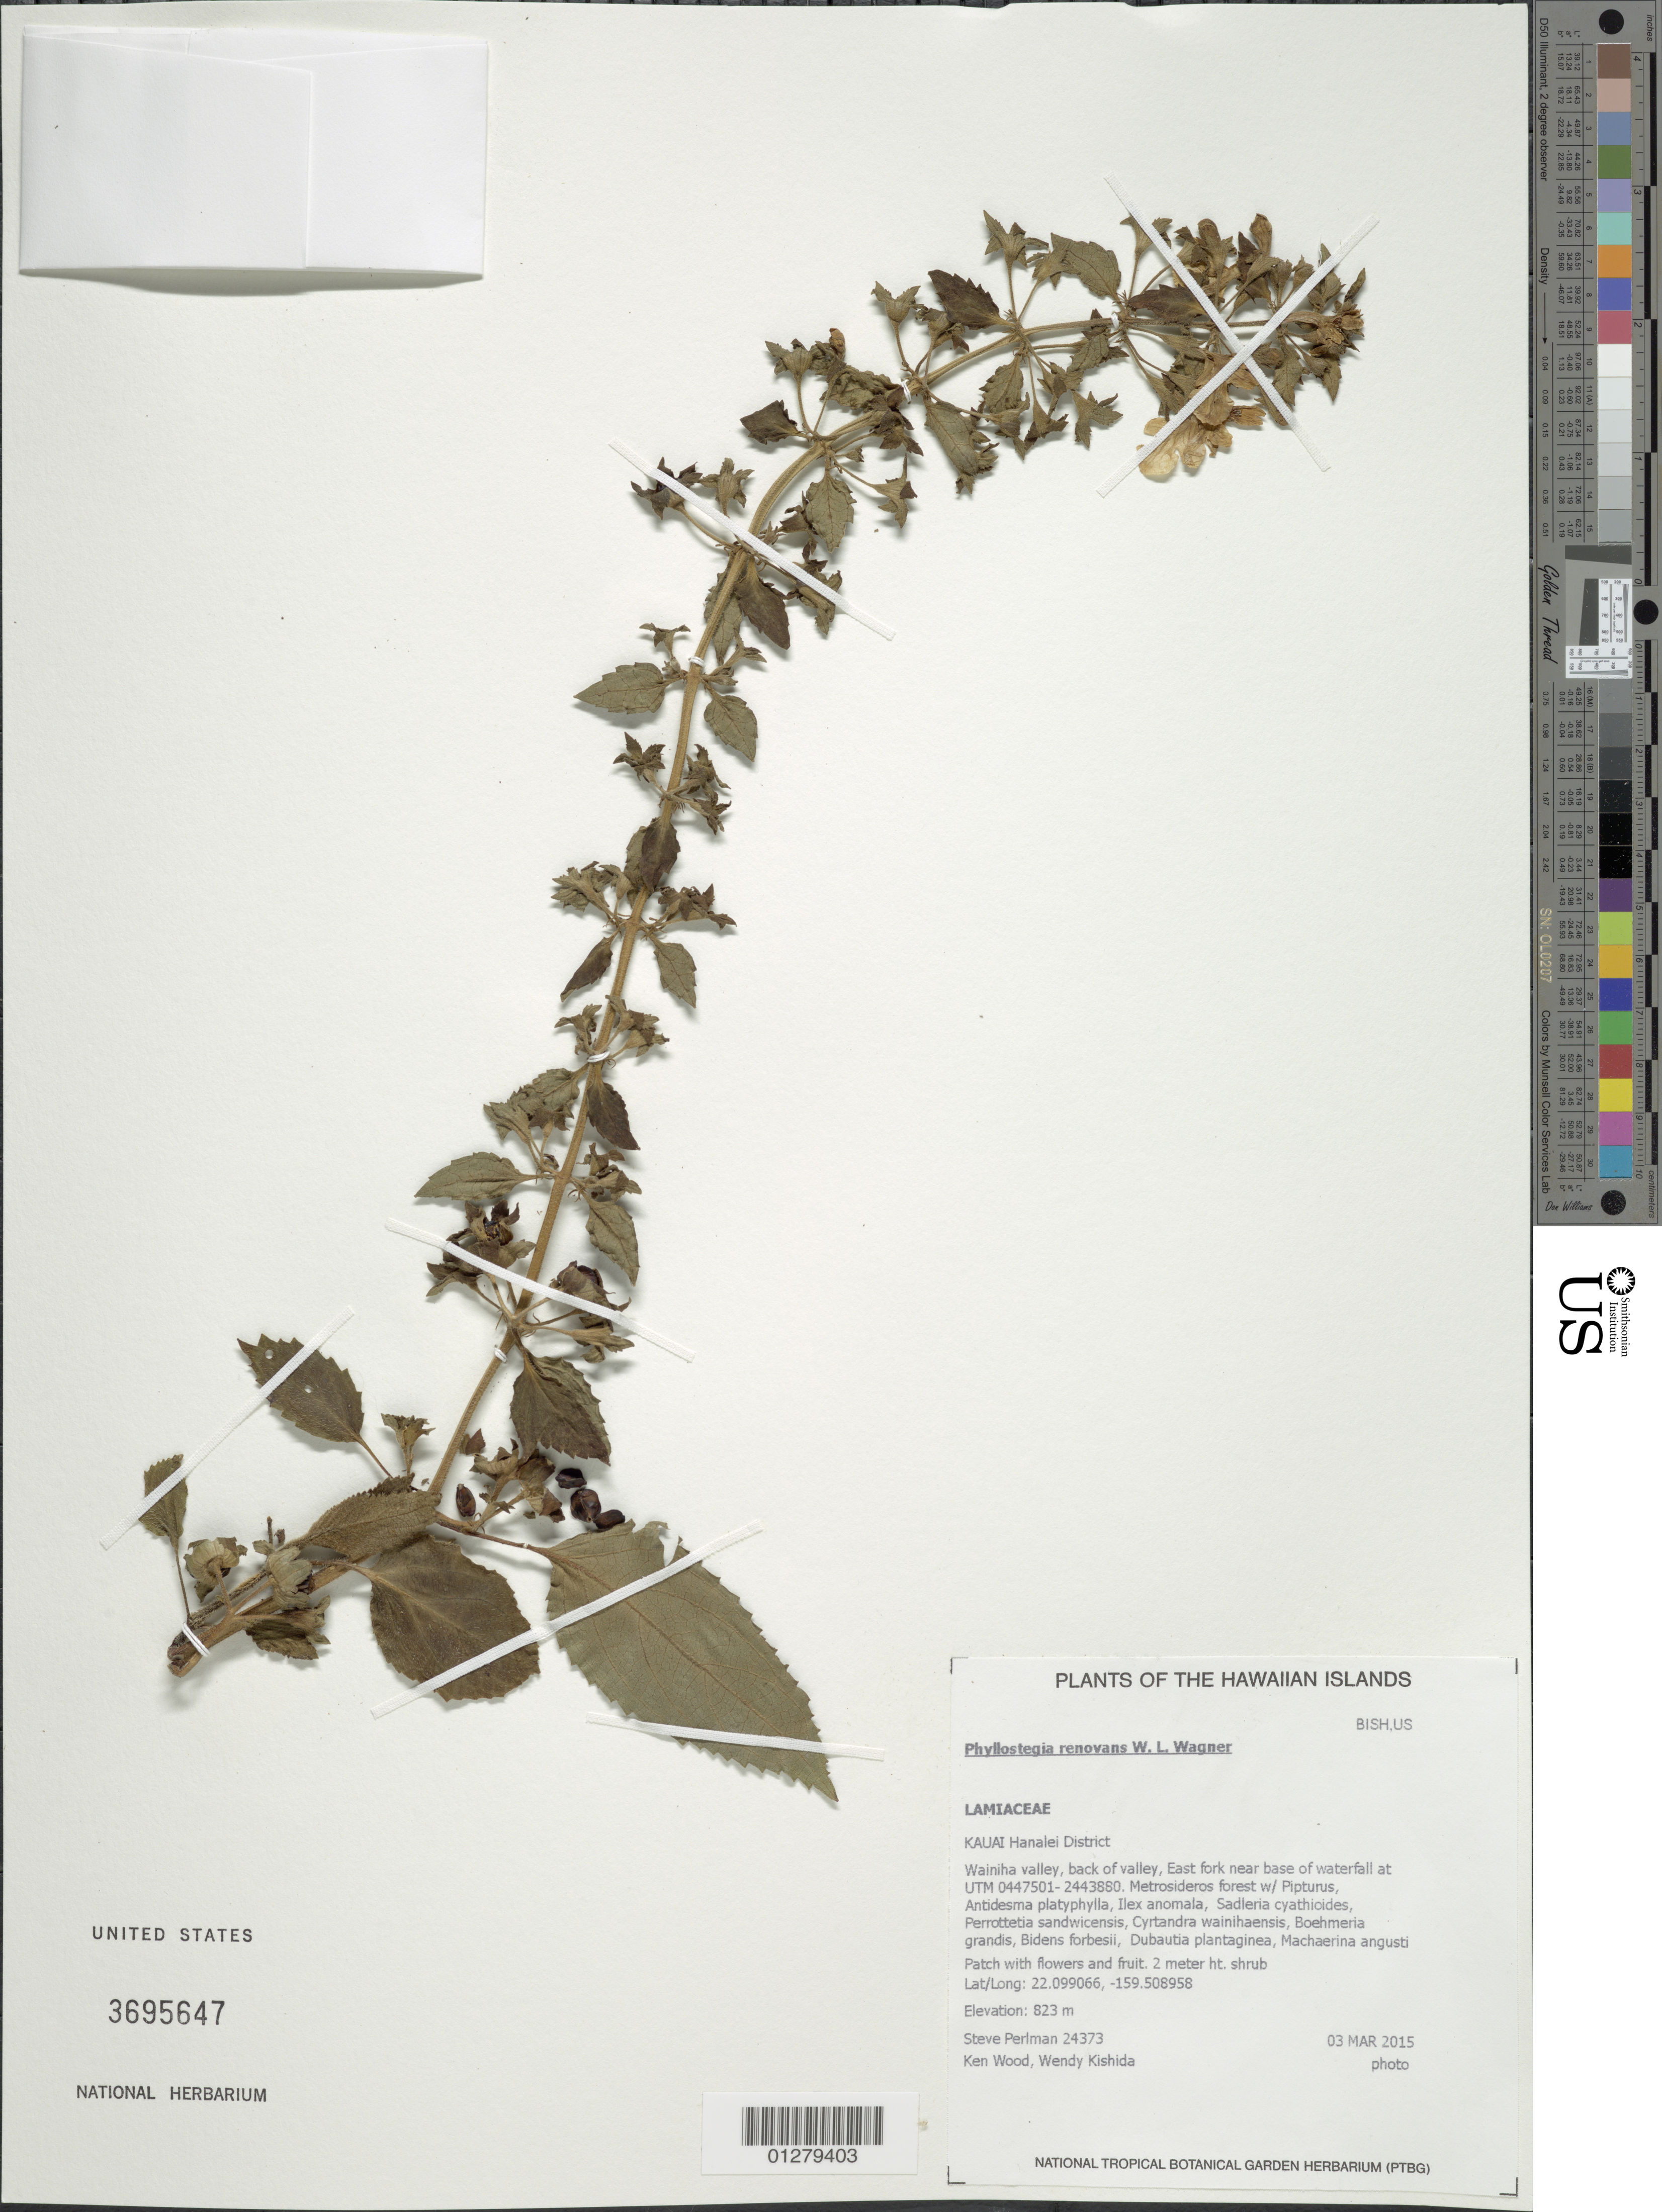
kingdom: Plantae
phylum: Tracheophyta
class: Magnoliopsida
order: Lamiales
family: Lamiaceae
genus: Phyllostegia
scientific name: Phyllostegia renovans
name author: W.L. Wagner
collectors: S. P. Perlman, K. R. Wood & W. Kishida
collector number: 24373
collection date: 2015-03-03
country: United States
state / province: Hawaii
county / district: Kauai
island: Kaua'i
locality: Hanalei District, Wainiha Valley, back of valley, east fork near base of waterfall.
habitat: Forest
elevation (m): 823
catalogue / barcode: US 3695647